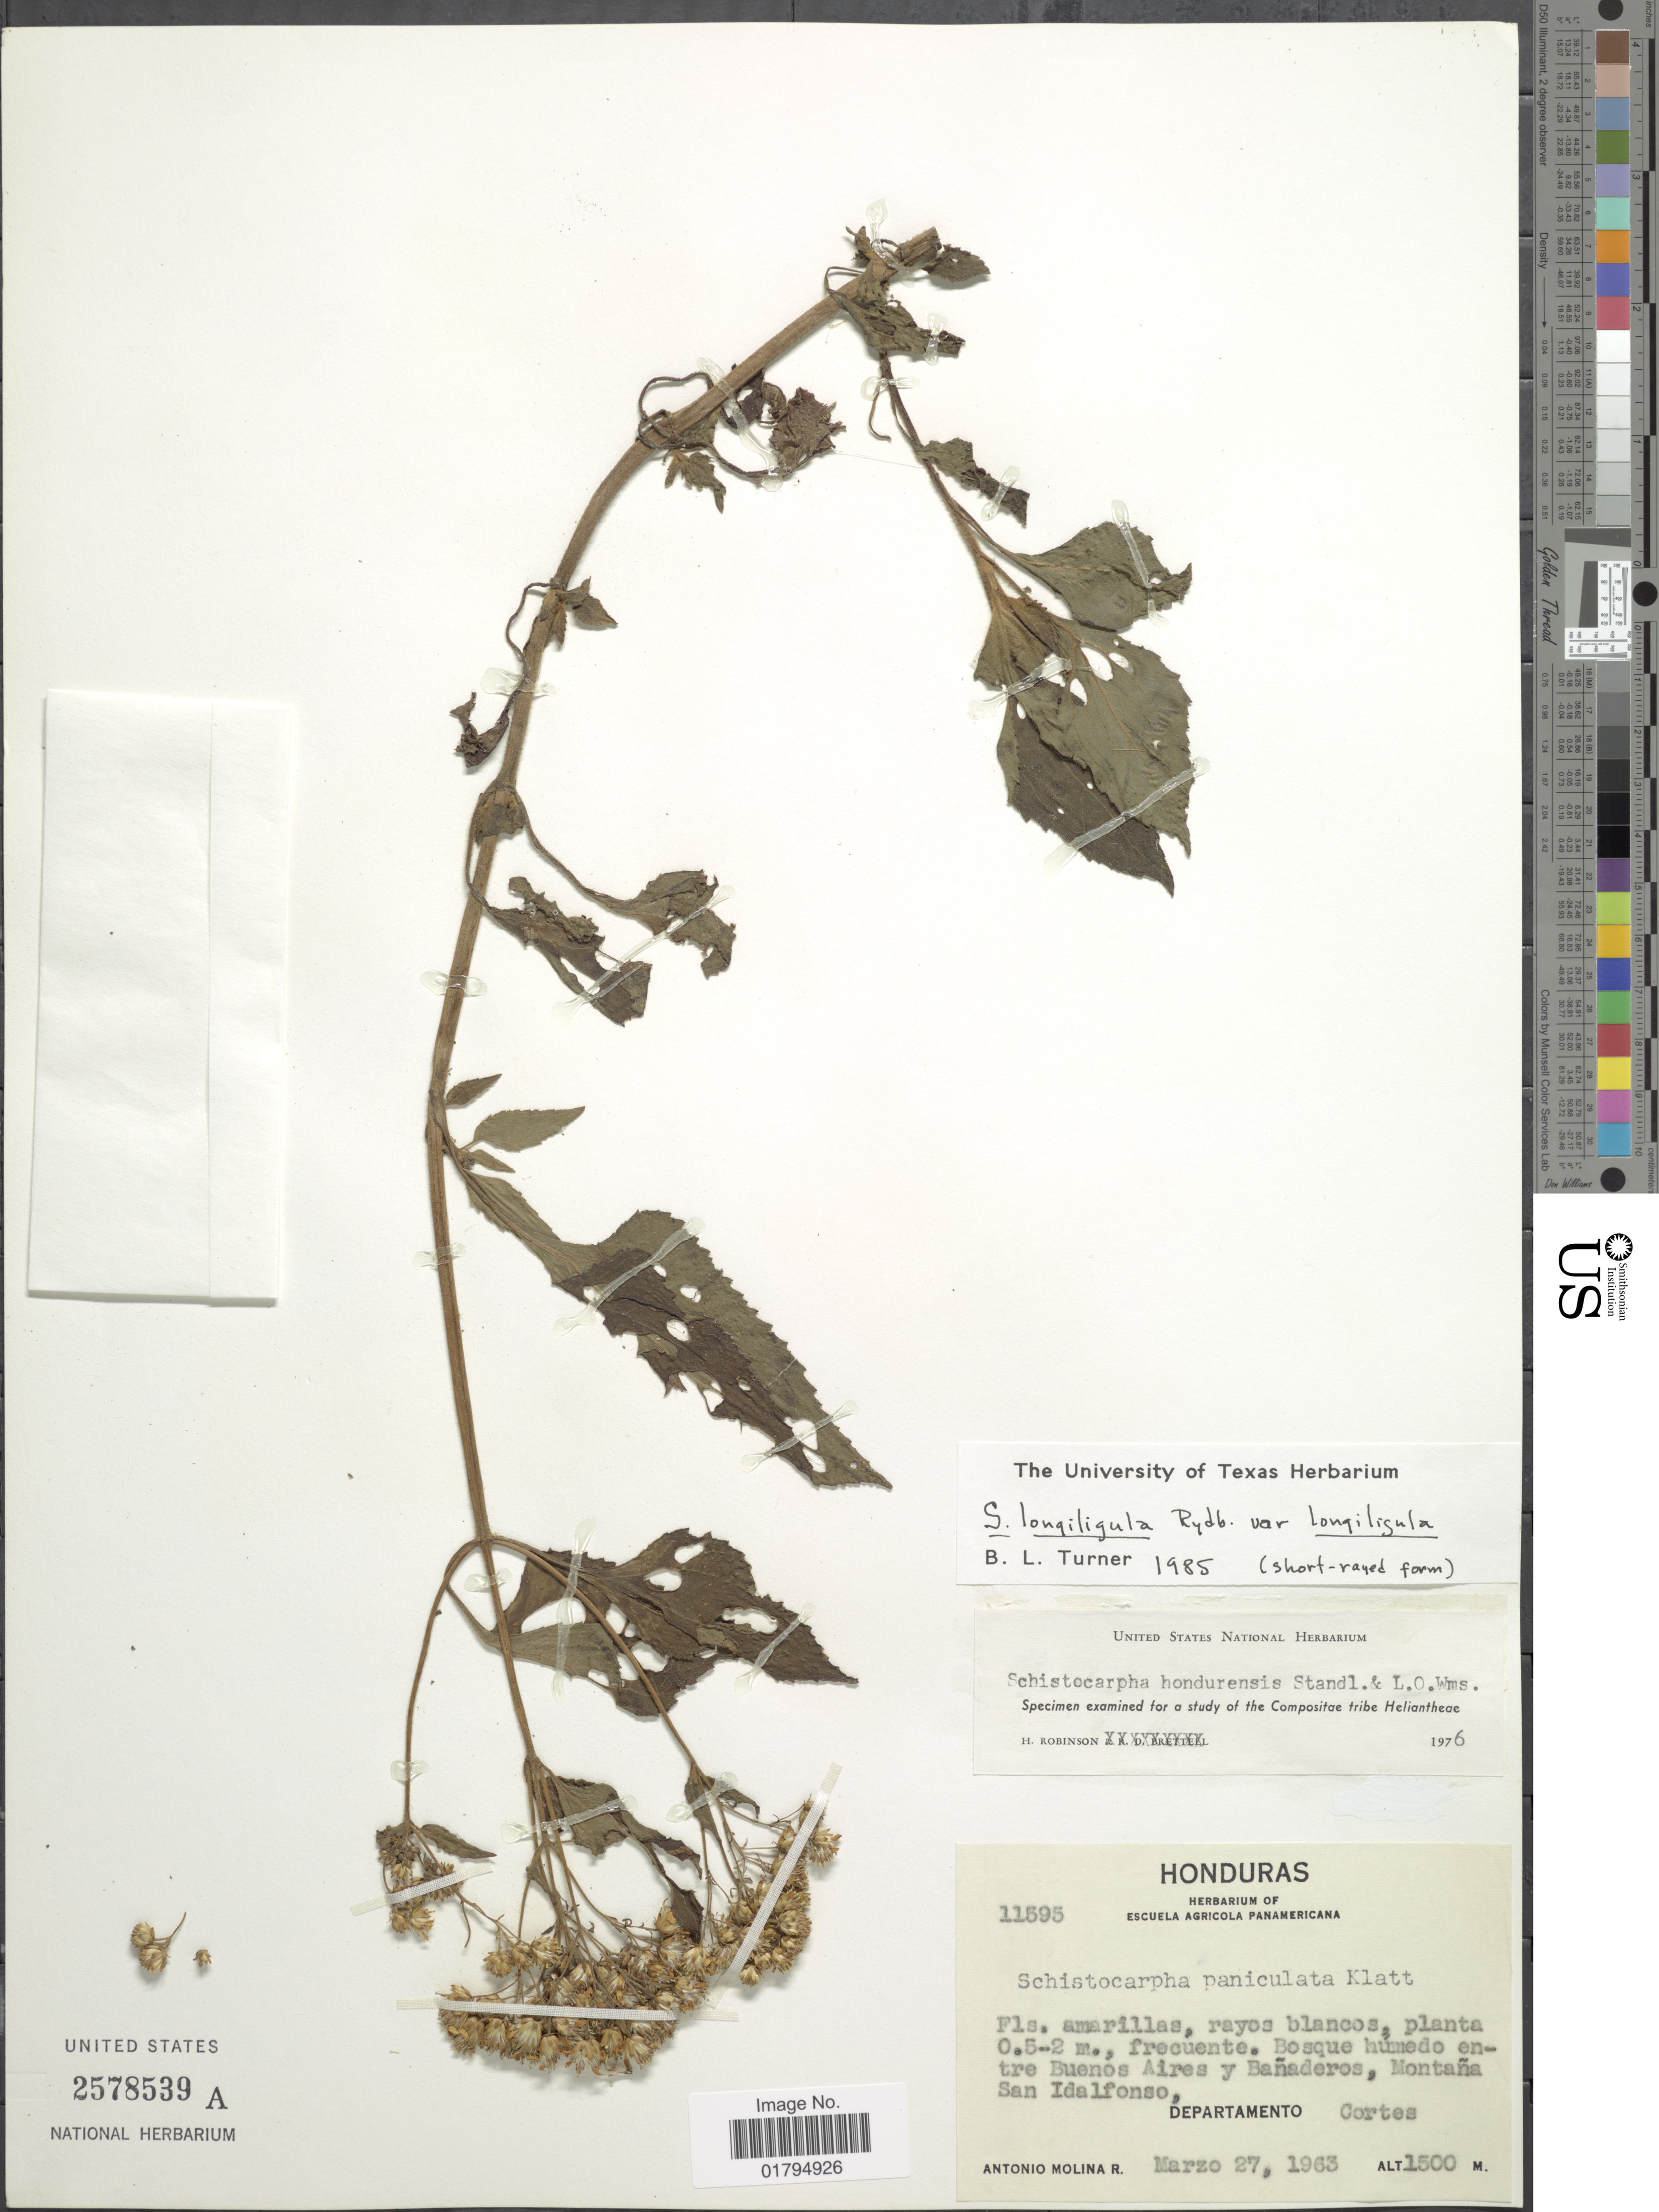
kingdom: Plantae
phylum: Tracheophyta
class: Magnoliopsida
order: Asterales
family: Asteraceae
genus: Schistocarpha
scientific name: Schistocarpha hondurensis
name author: Standl. & L.O. Williams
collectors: A. Molina R.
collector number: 11595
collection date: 1963-03-27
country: Honduras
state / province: Cortés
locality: Bosque humedo enre Buenos Aires y Banaderos, Montana San Idalfonso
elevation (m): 1500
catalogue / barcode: US 2578539A